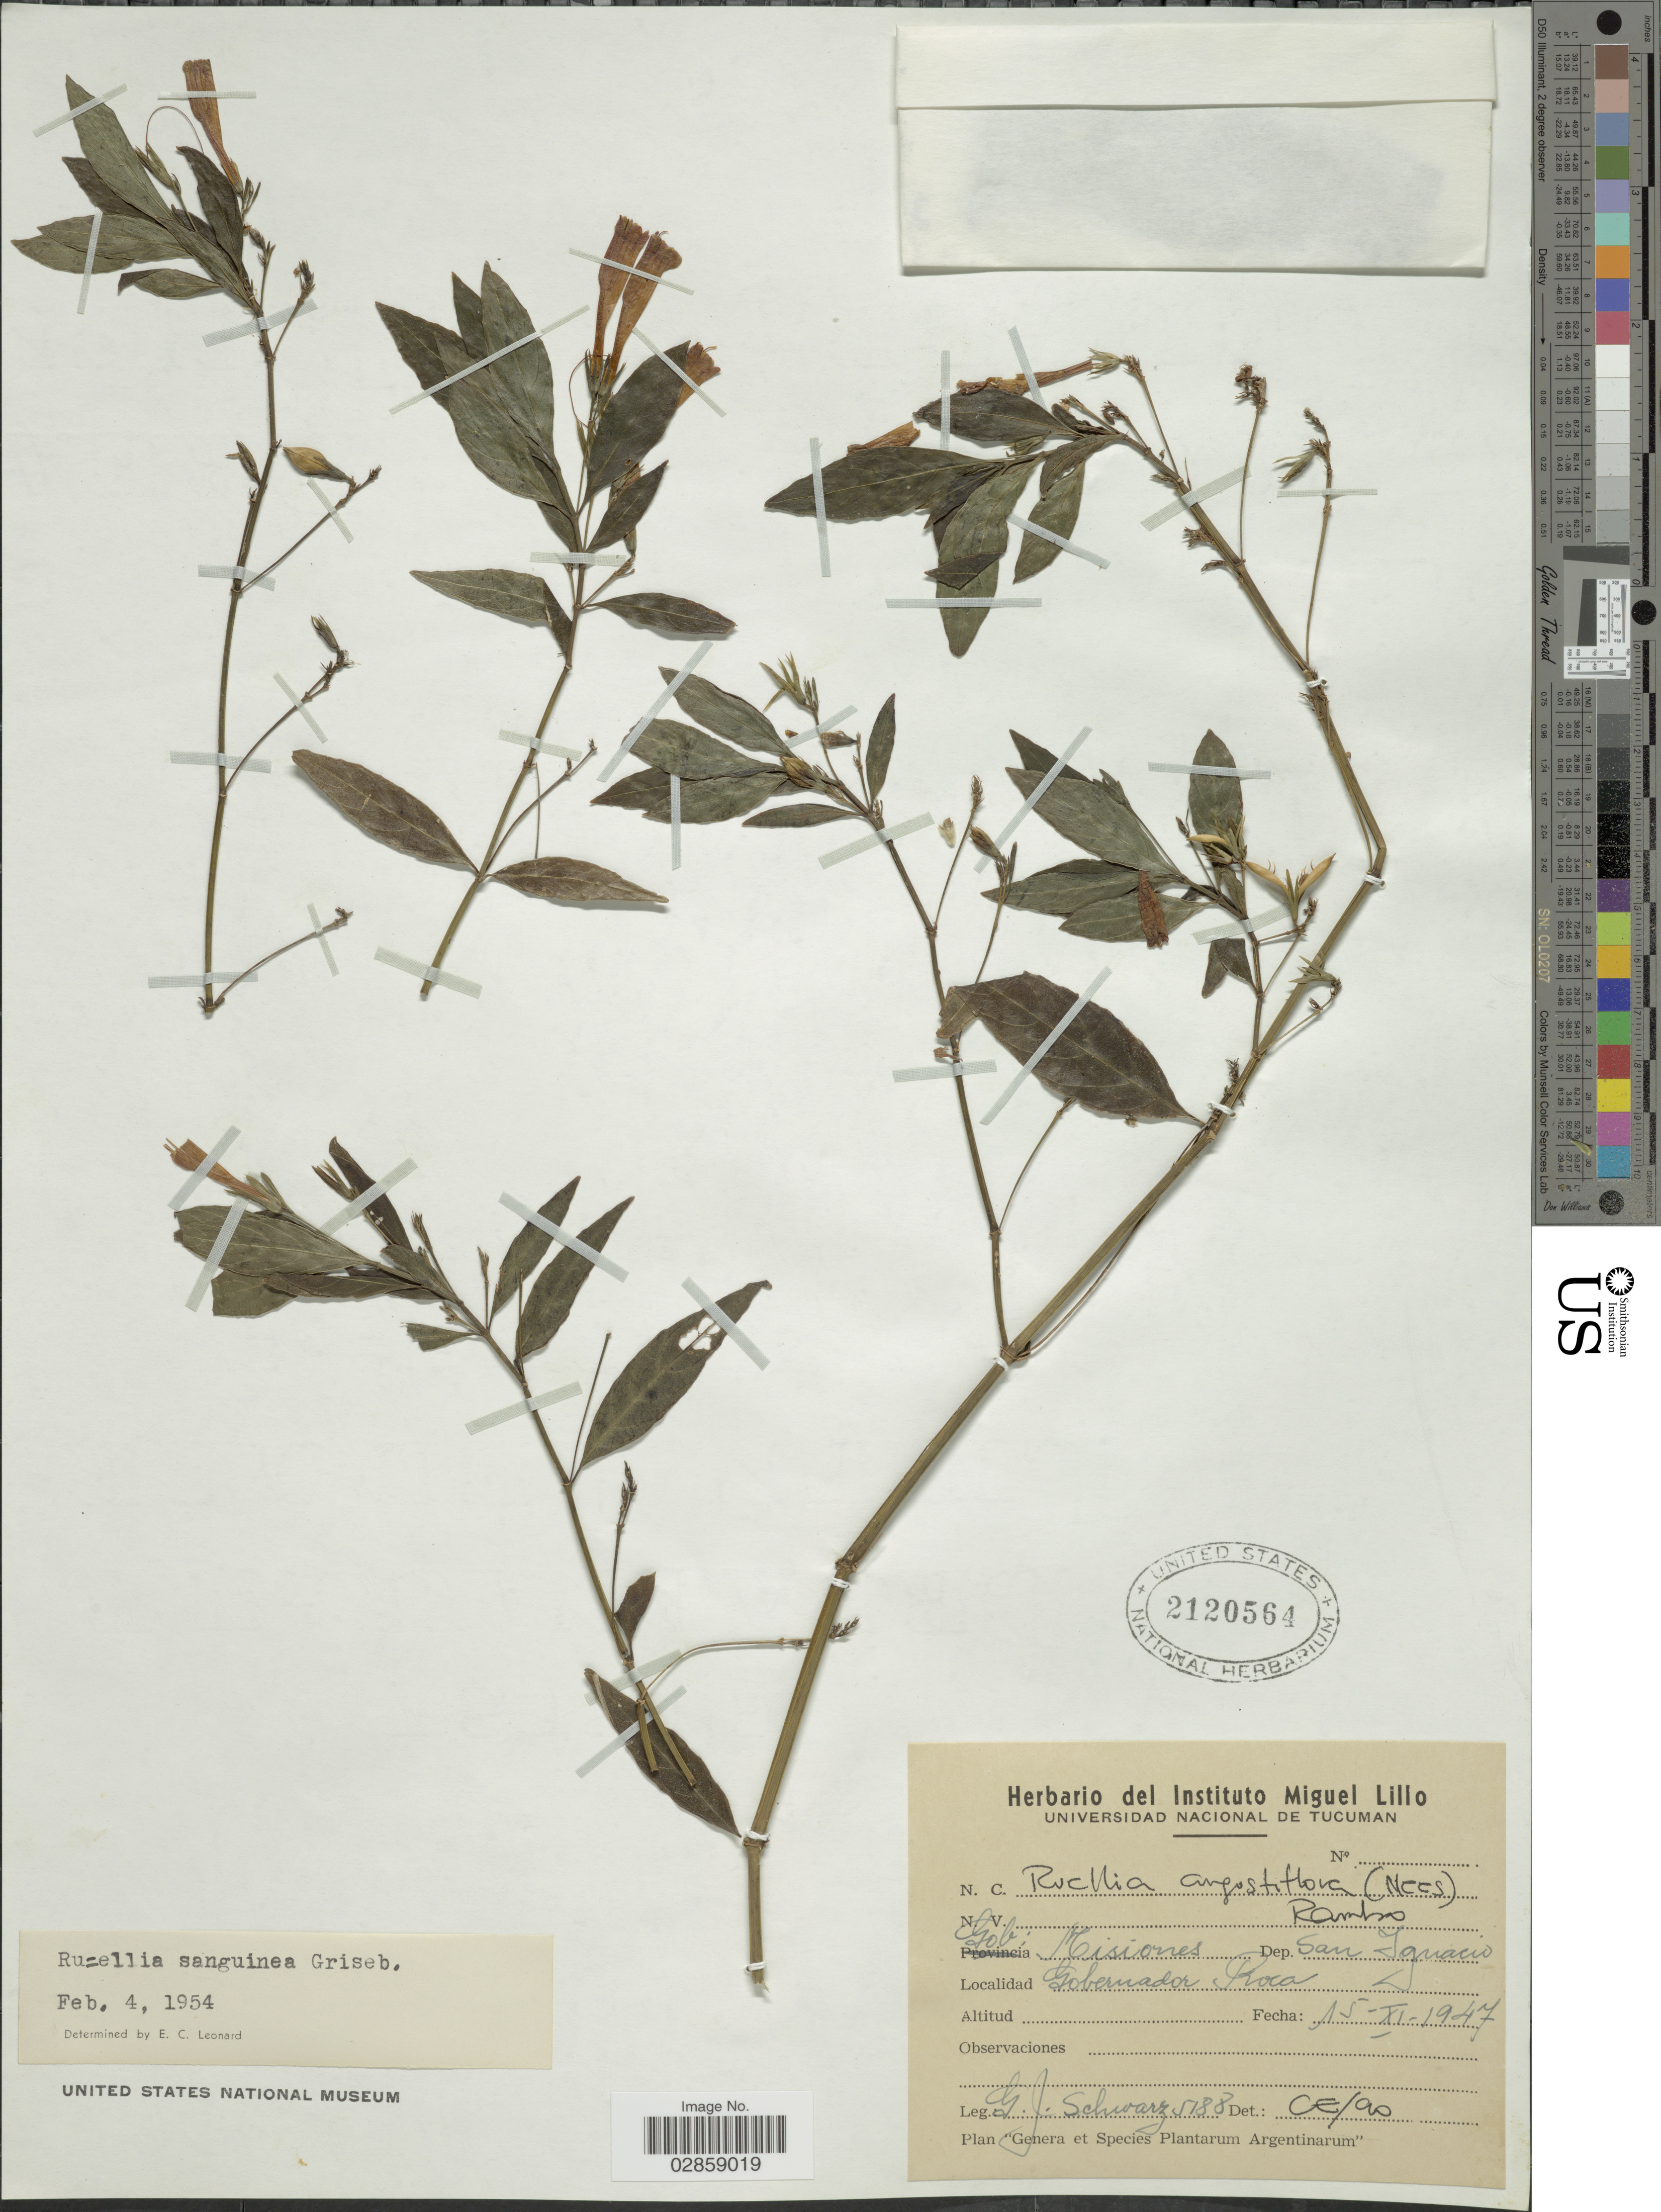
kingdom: Plantae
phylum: Tracheophyta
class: Magnoliopsida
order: Lamiales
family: Acanthaceae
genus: Ruellia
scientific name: Ruellia angustiflora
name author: (Nees) Lindau ex Rambo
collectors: G. J. Schwarz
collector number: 5188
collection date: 1947-11-15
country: Argentina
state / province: Misiones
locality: Gob. Misiones. Dep. San Ignacio. Gobernador Roca.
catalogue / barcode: US 2120564